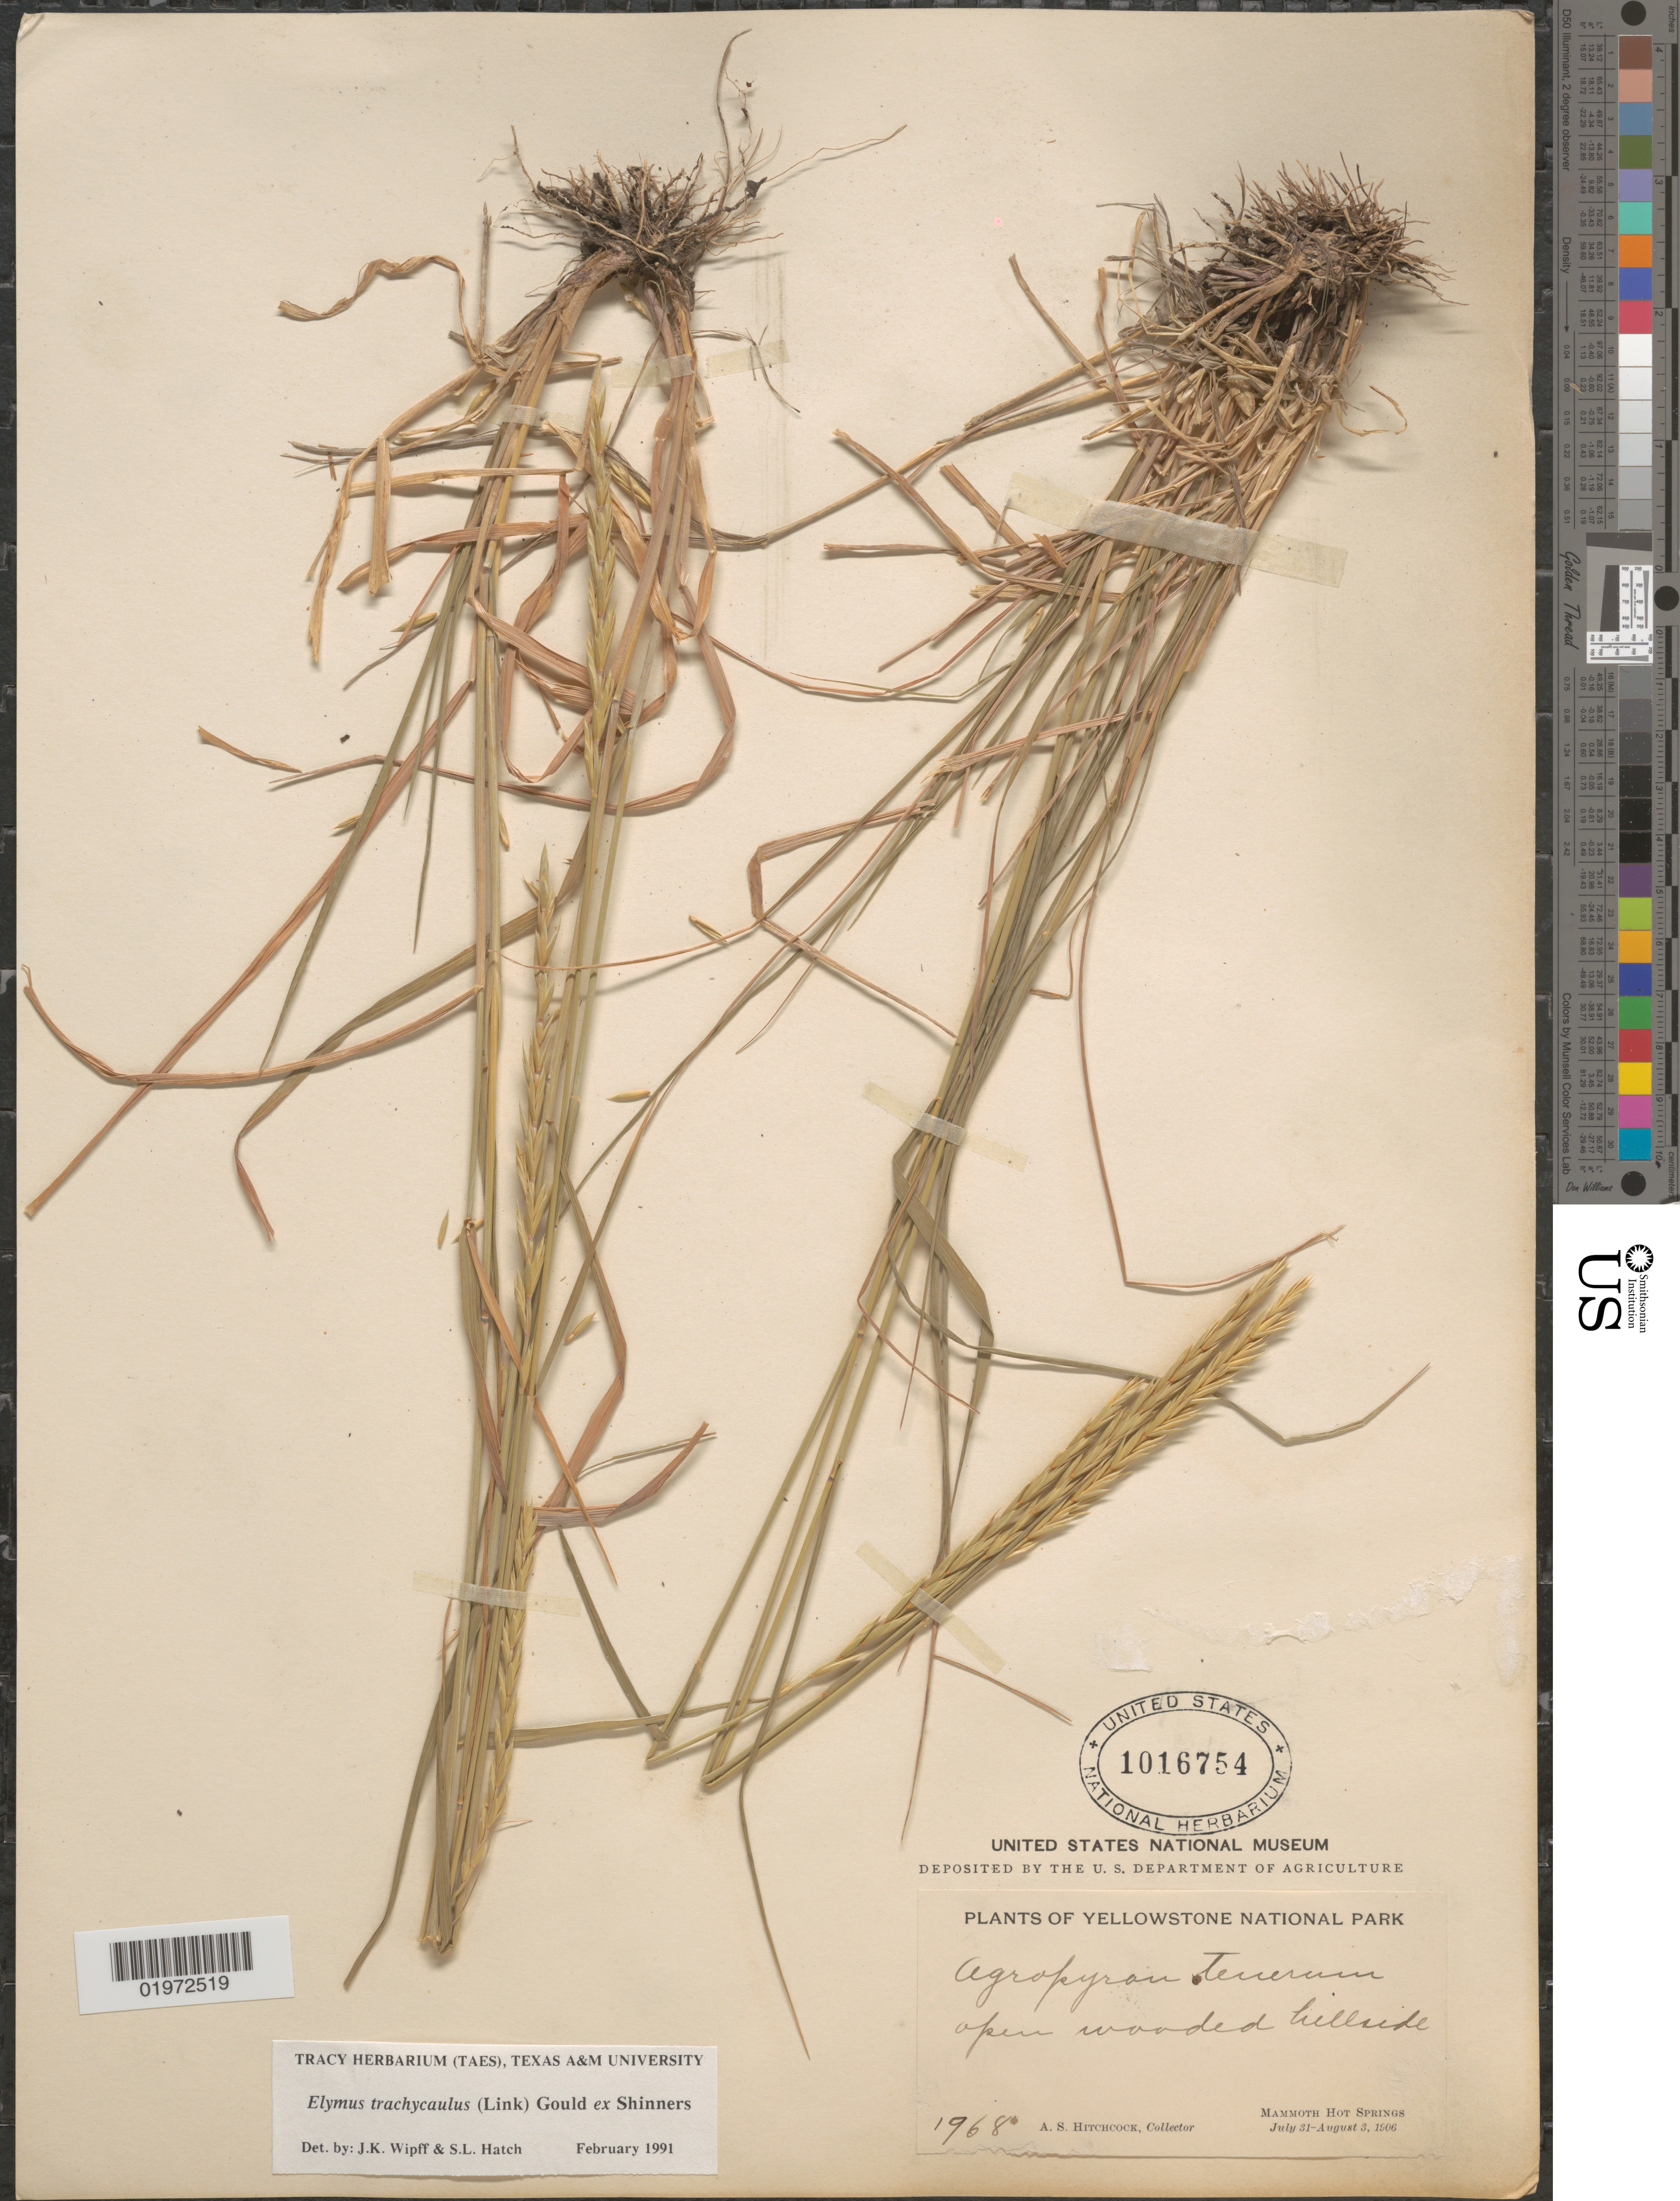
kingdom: Plantae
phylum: Tracheophyta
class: Liliopsida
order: Poales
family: Poaceae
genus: Elymus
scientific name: Elymus trachycaulus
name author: (Link) Gould ex Shinners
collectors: A. S. Hitchcock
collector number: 1968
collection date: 1906-07-31/1906-08-03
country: United States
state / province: Wyoming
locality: Yellowstone National Park. Open wooded hillside. Mammoth Hot Springs.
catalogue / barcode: US 1016754